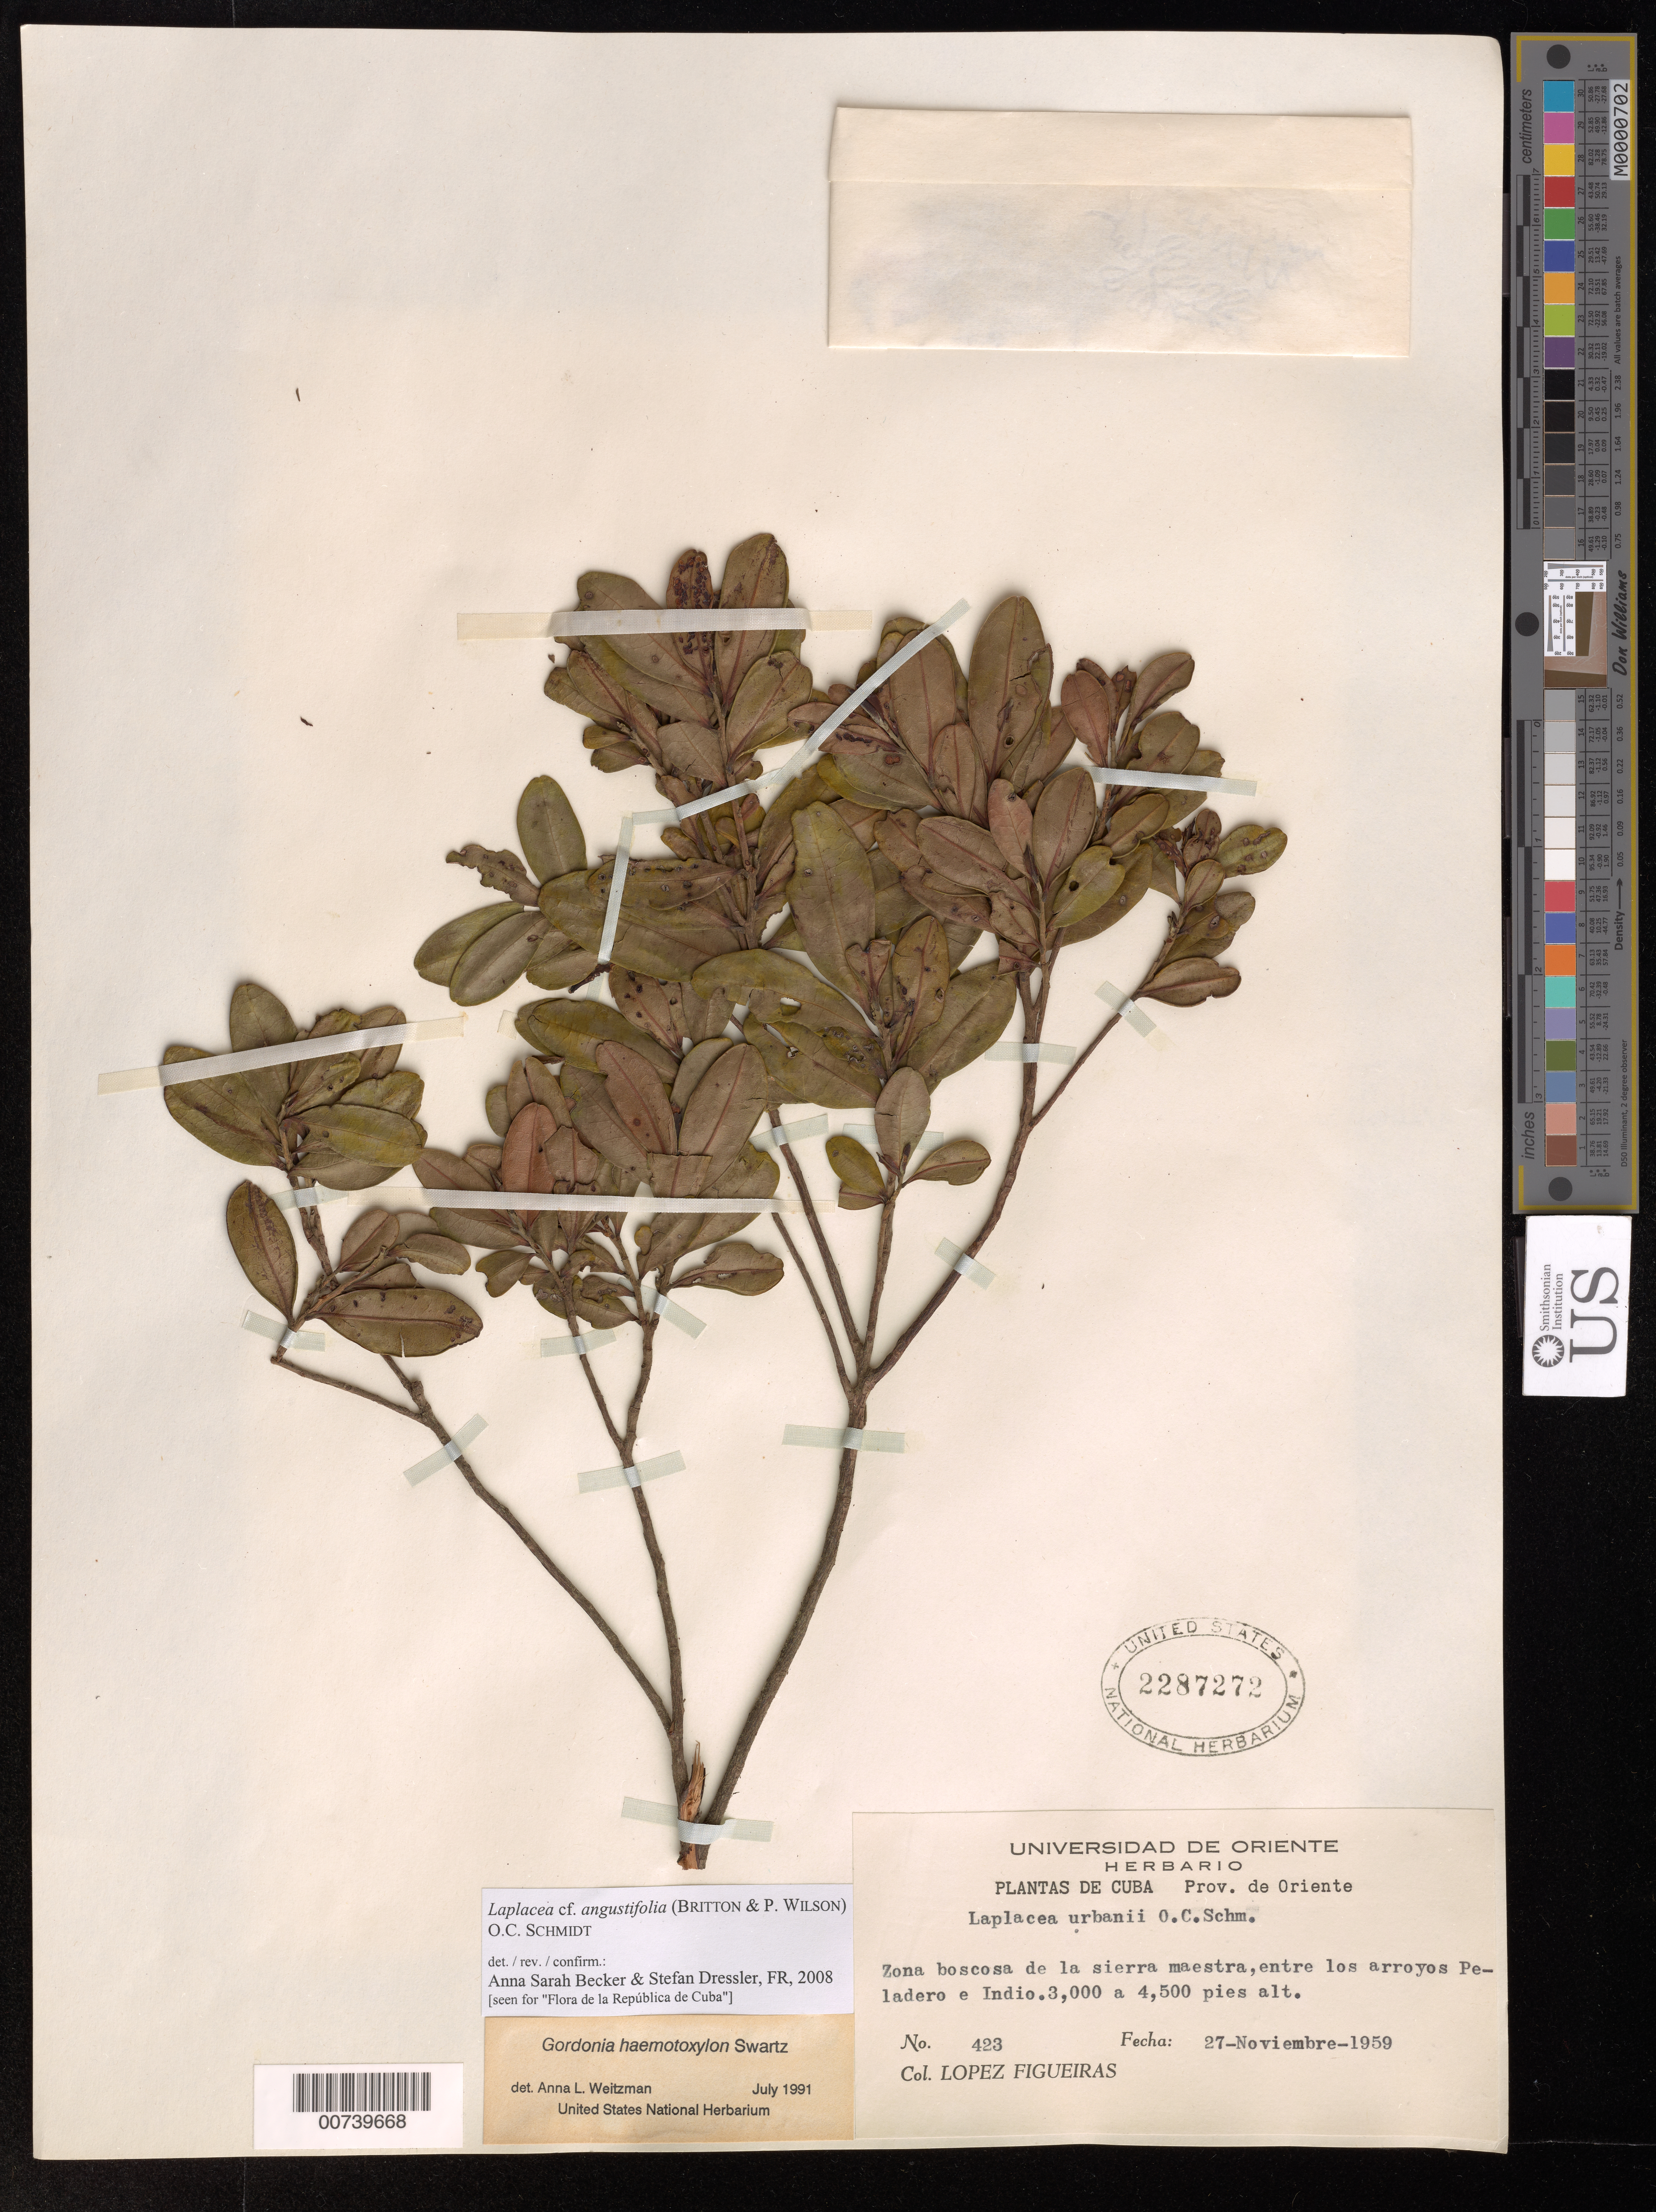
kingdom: Plantae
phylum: Tracheophyta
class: Magnoliopsida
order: Ericales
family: Theaceae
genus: Laplacea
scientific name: Laplacea angustifolia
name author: (Britton & P. Wilson) O.C. Schmidt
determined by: Becker, Anna S.; Dressler, S.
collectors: M. López Figueiras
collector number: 423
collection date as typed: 27 Nov 1959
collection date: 1959-11-27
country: Cuba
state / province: Oriente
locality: sierra maestra, entre los arroyos Peladero e Indio.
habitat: Zona boscosa de la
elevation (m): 914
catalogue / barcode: US 2287272